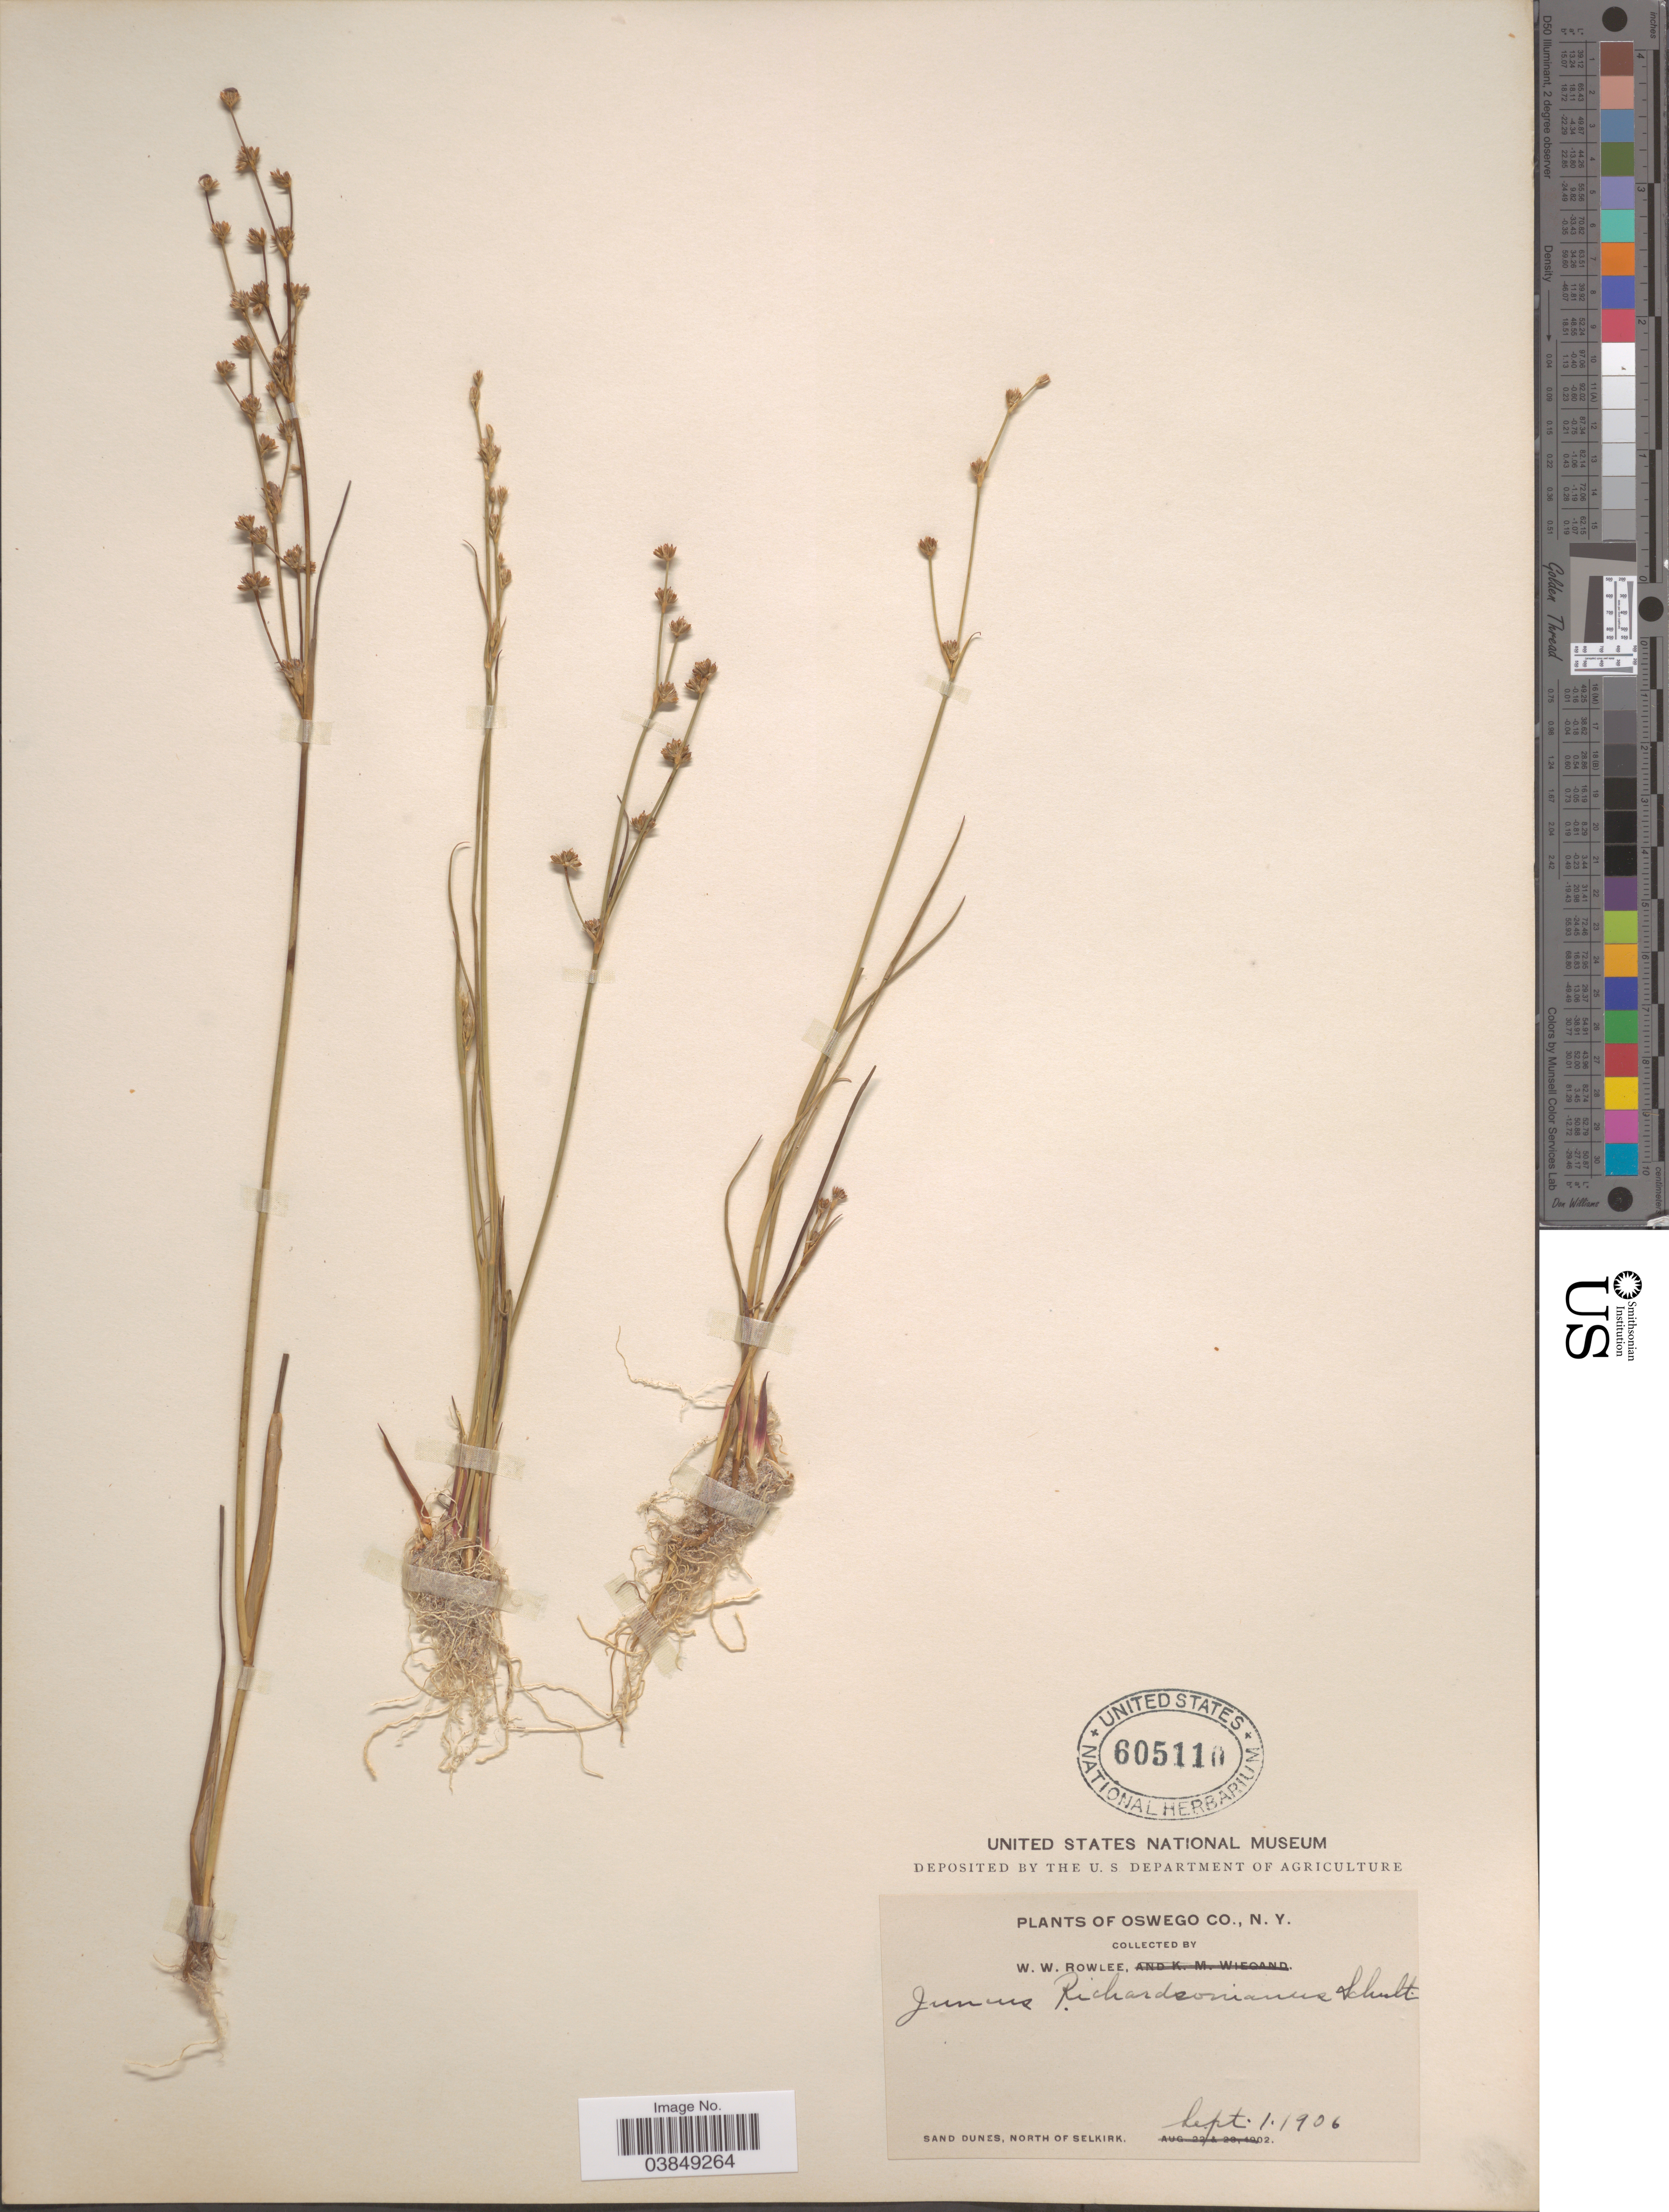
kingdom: Plantae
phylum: Tracheophyta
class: Liliopsida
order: Poales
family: Juncaceae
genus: Juncus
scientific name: Juncus rariflorus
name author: Hartm.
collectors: W. W. Rowlee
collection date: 1906-09-01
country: United States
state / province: New York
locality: Oswego Co. North of Selkirk.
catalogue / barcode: US 605110